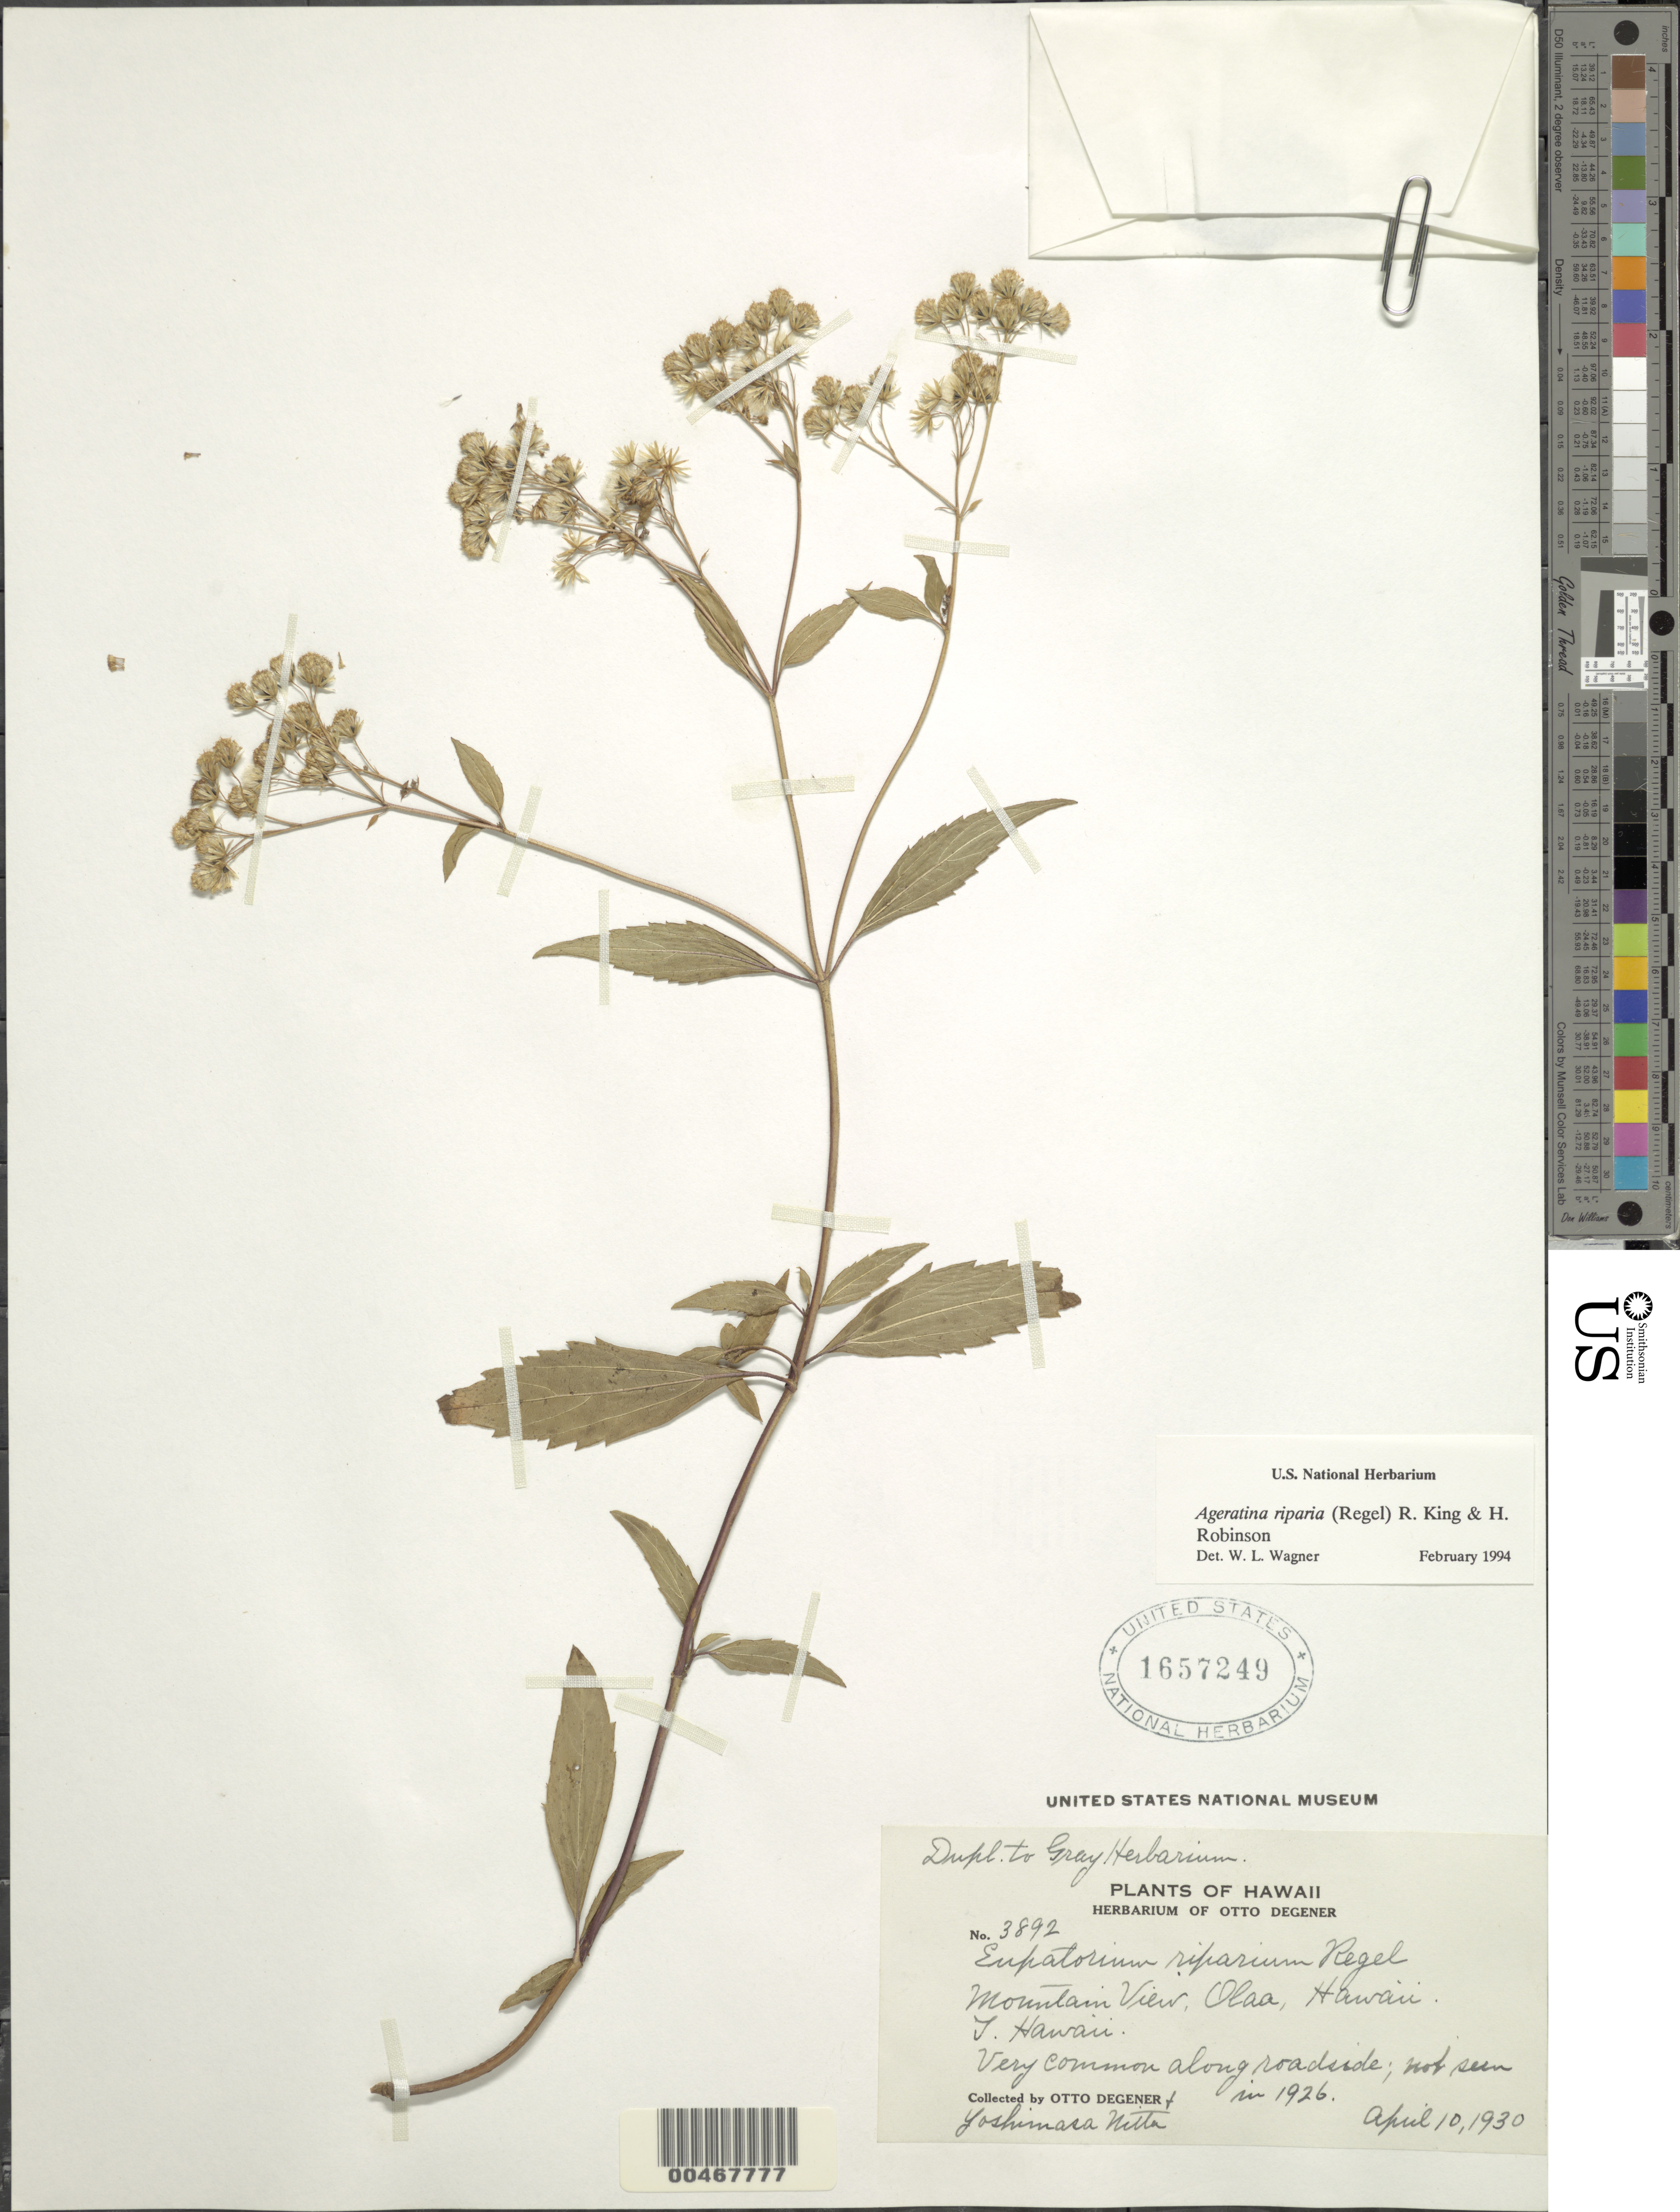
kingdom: Plantae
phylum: Tracheophyta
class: Magnoliopsida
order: Asterales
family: Asteraceae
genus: Ageratina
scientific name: Ageratina riparia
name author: (Regel) R.M. King & H. Rob.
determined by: Wagner, W. L., (BOT), Smithsonian Institution - National Museum of Natural History (UNITED STATES)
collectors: O. Degener & Y. Nitta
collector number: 3892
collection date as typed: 10 Apr 1930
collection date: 1930-04-10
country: United States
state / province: Hawaii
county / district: Hawaii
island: Hawaii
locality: Mountain View, Olaa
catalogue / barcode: US 1657249